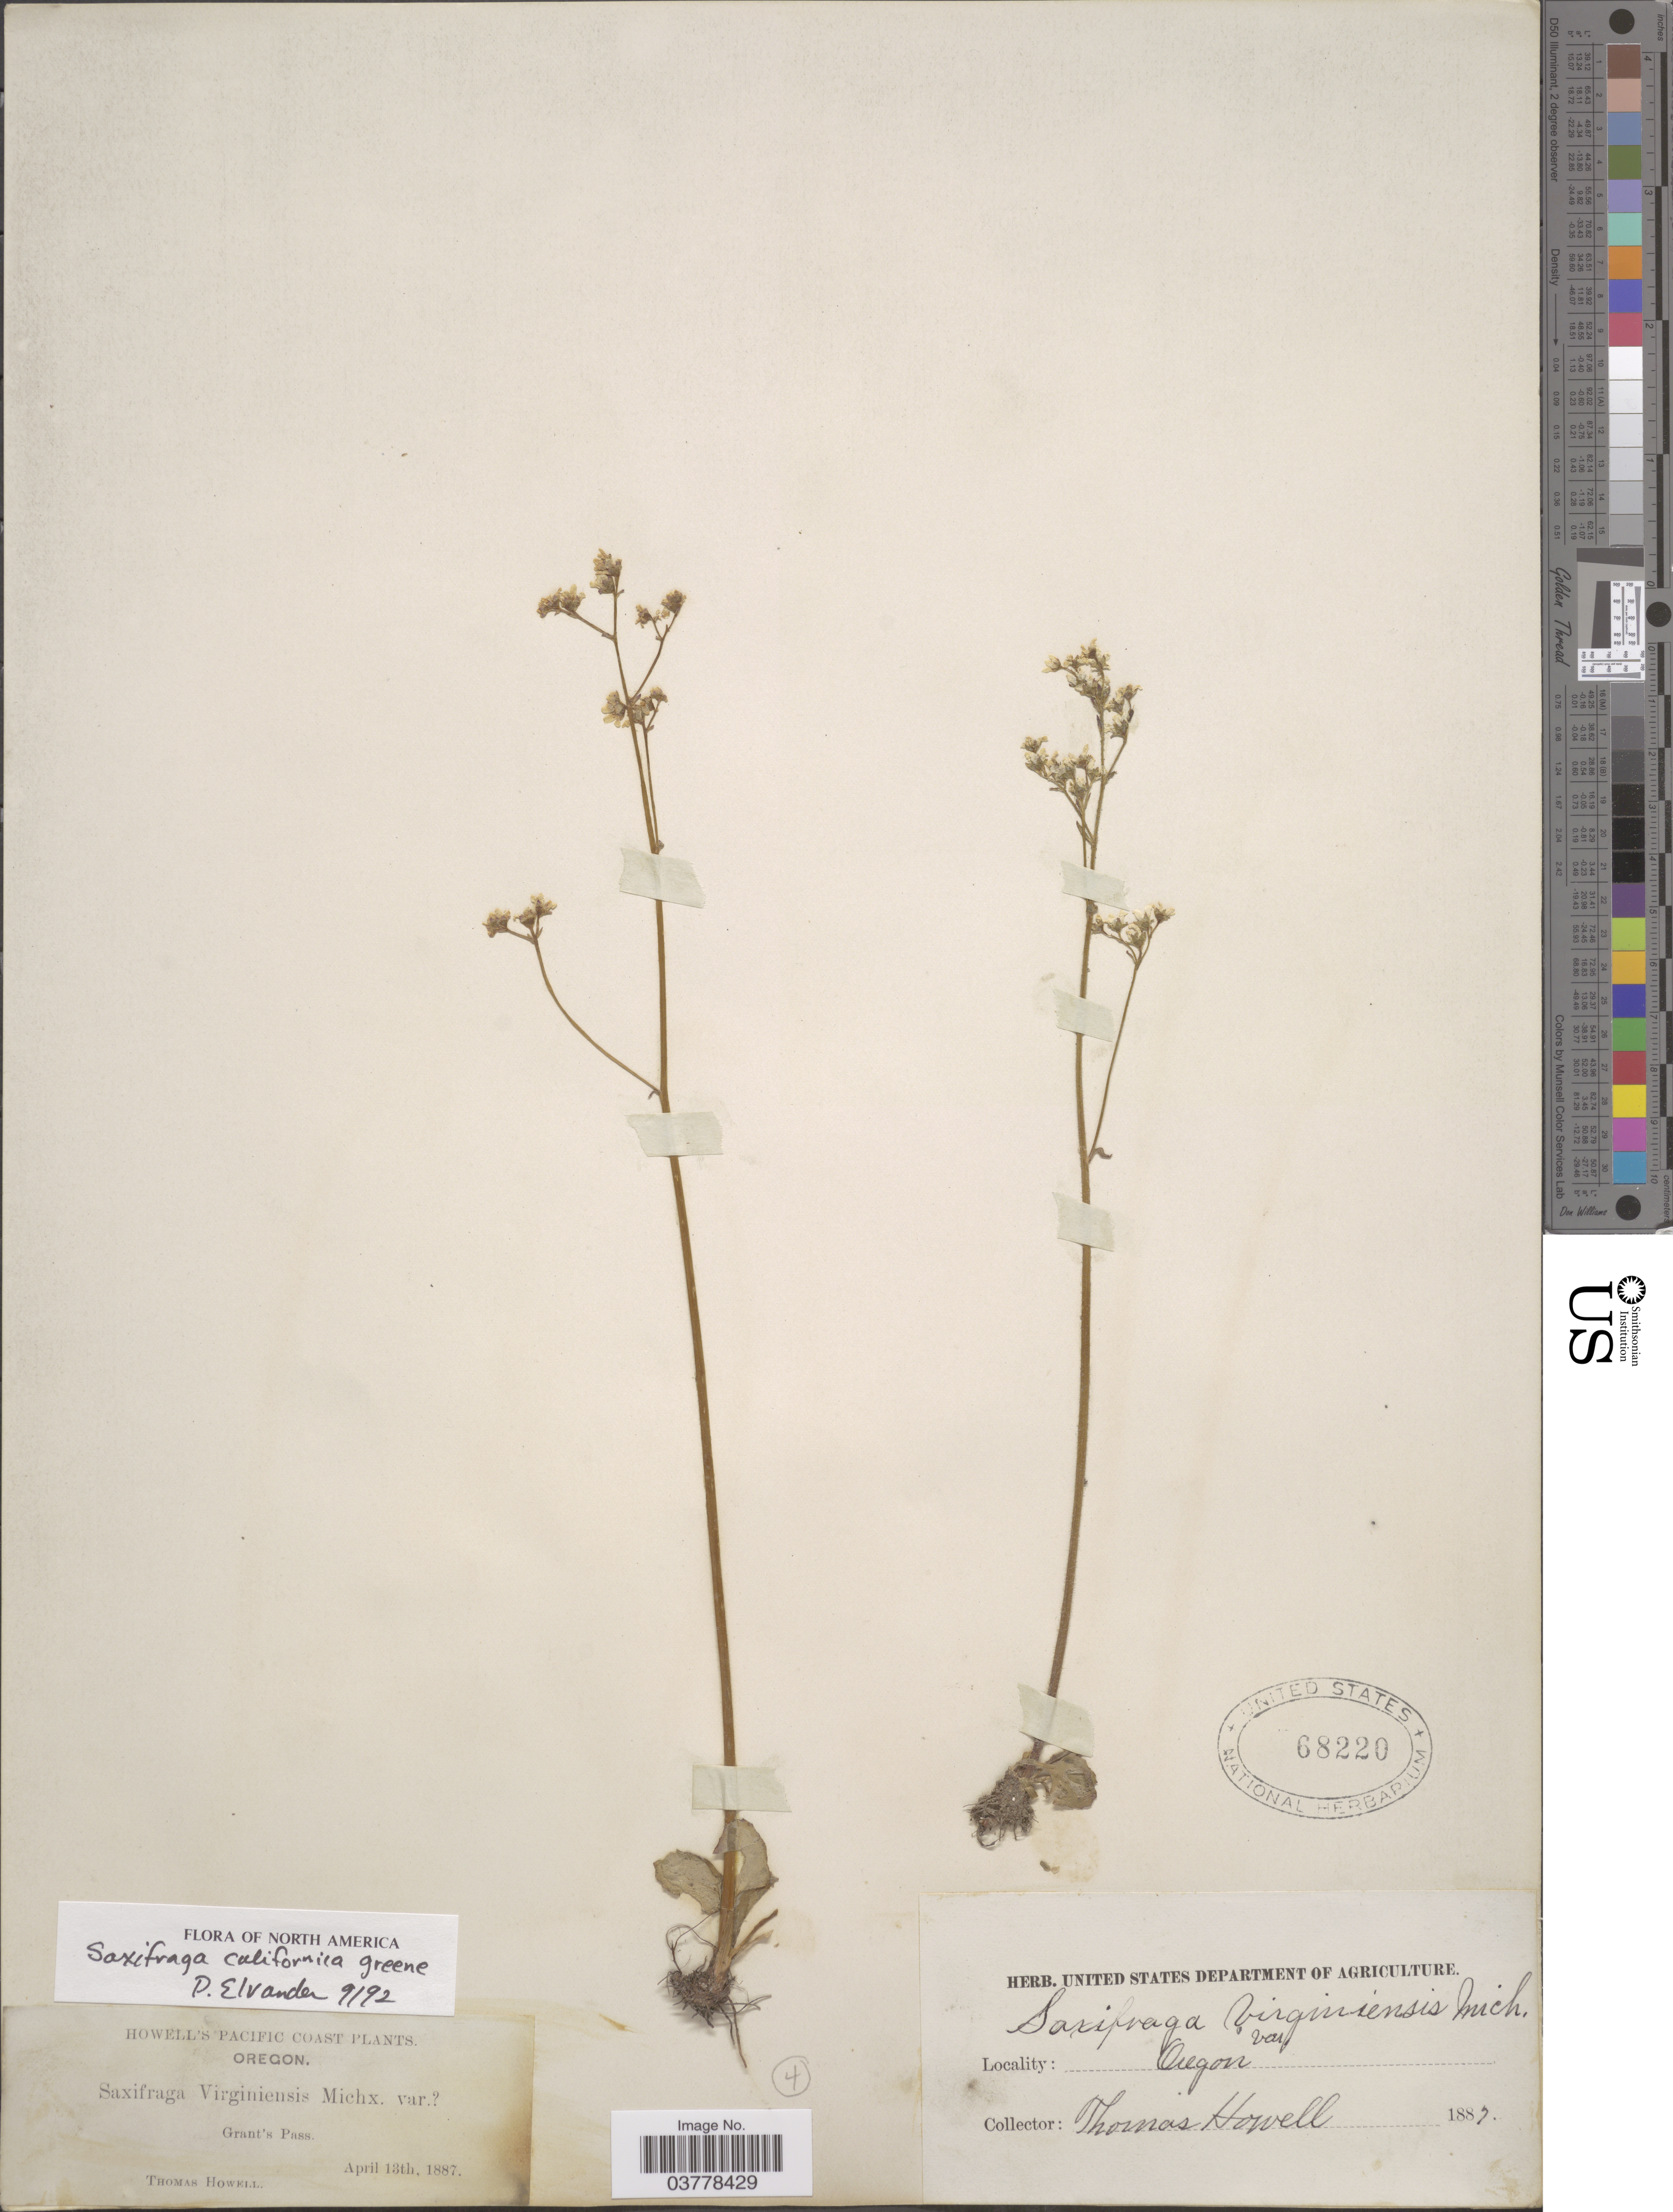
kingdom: Plantae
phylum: Tracheophyta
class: Magnoliopsida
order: Saxifragales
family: Saxifragaceae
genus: Micranthes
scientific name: Micranthes californica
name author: (Greene) Small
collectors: T. Howell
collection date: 1887-04-13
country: United States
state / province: Oregon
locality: Pacific Coast. Grant's Pass.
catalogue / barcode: US 68220